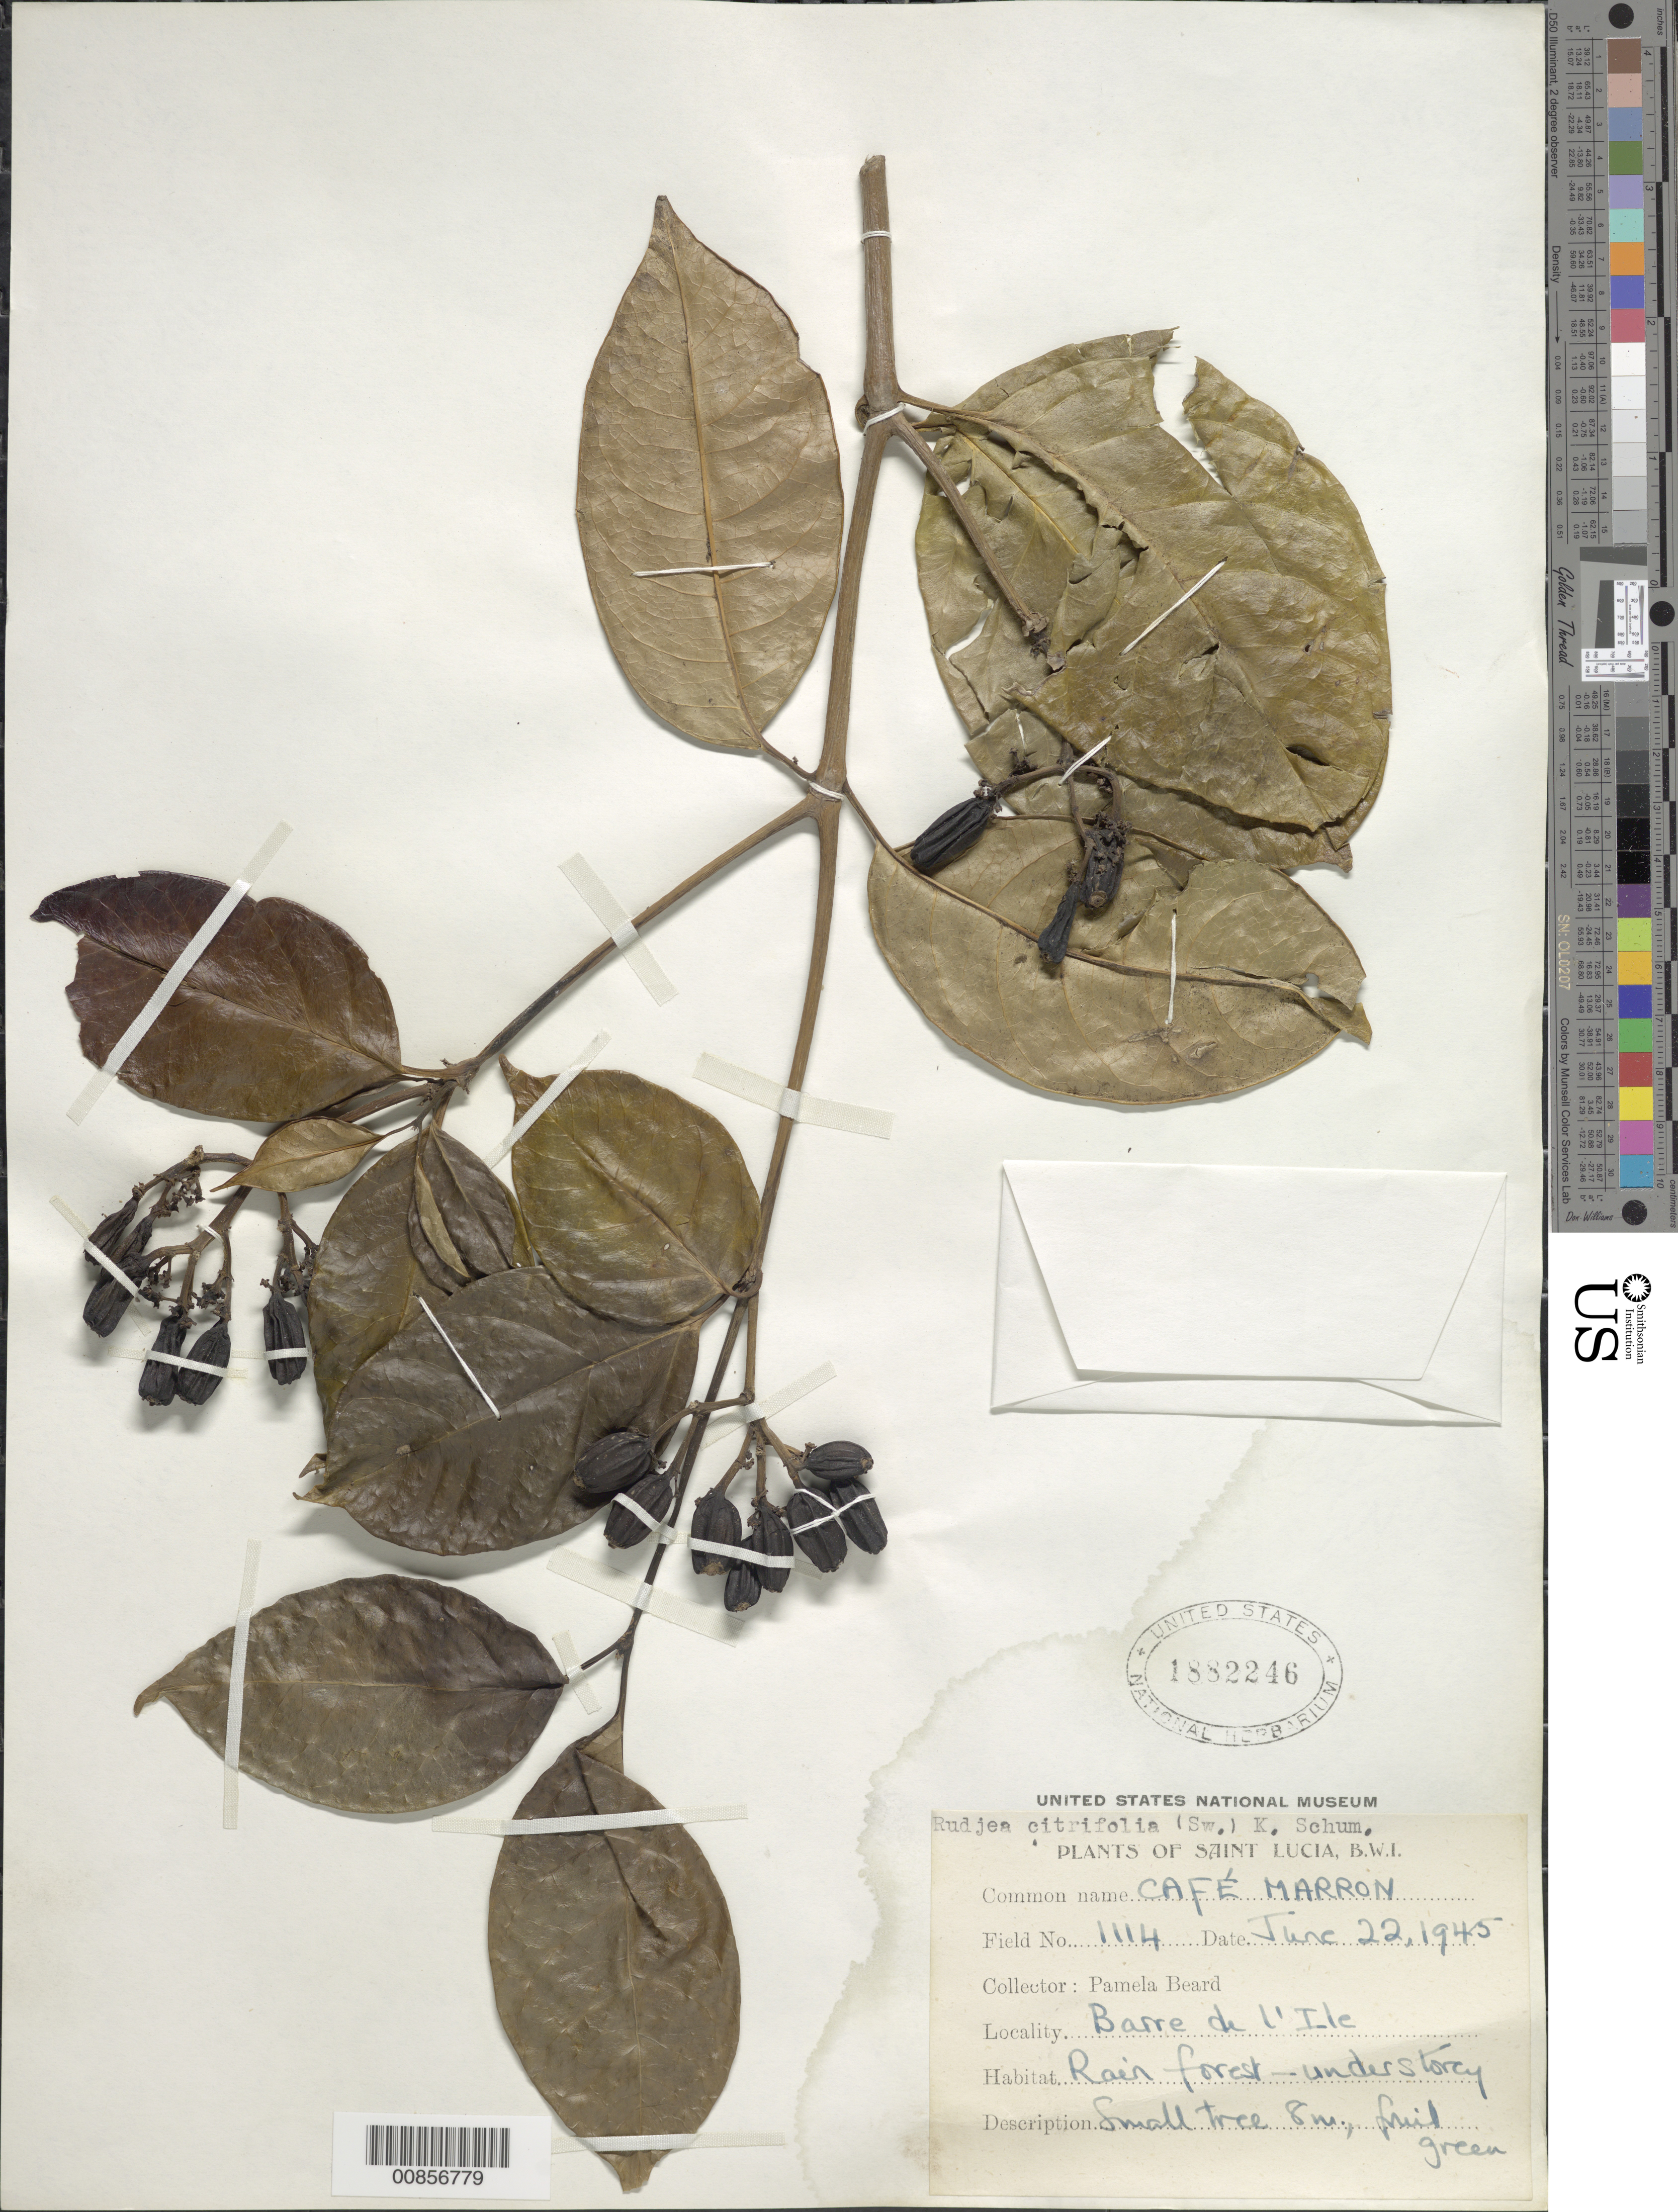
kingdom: Plantae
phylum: Tracheophyta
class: Magnoliopsida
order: Gentianales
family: Rubiaceae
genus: Rudgea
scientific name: Rudgea citrifolia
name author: (Sw.) K. Schum.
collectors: P. Beard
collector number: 1114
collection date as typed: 22 Jun 1945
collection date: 1945-06-22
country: St. Lucia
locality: Barre de l'Isle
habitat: Rainforest- understory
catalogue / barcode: US 1882246